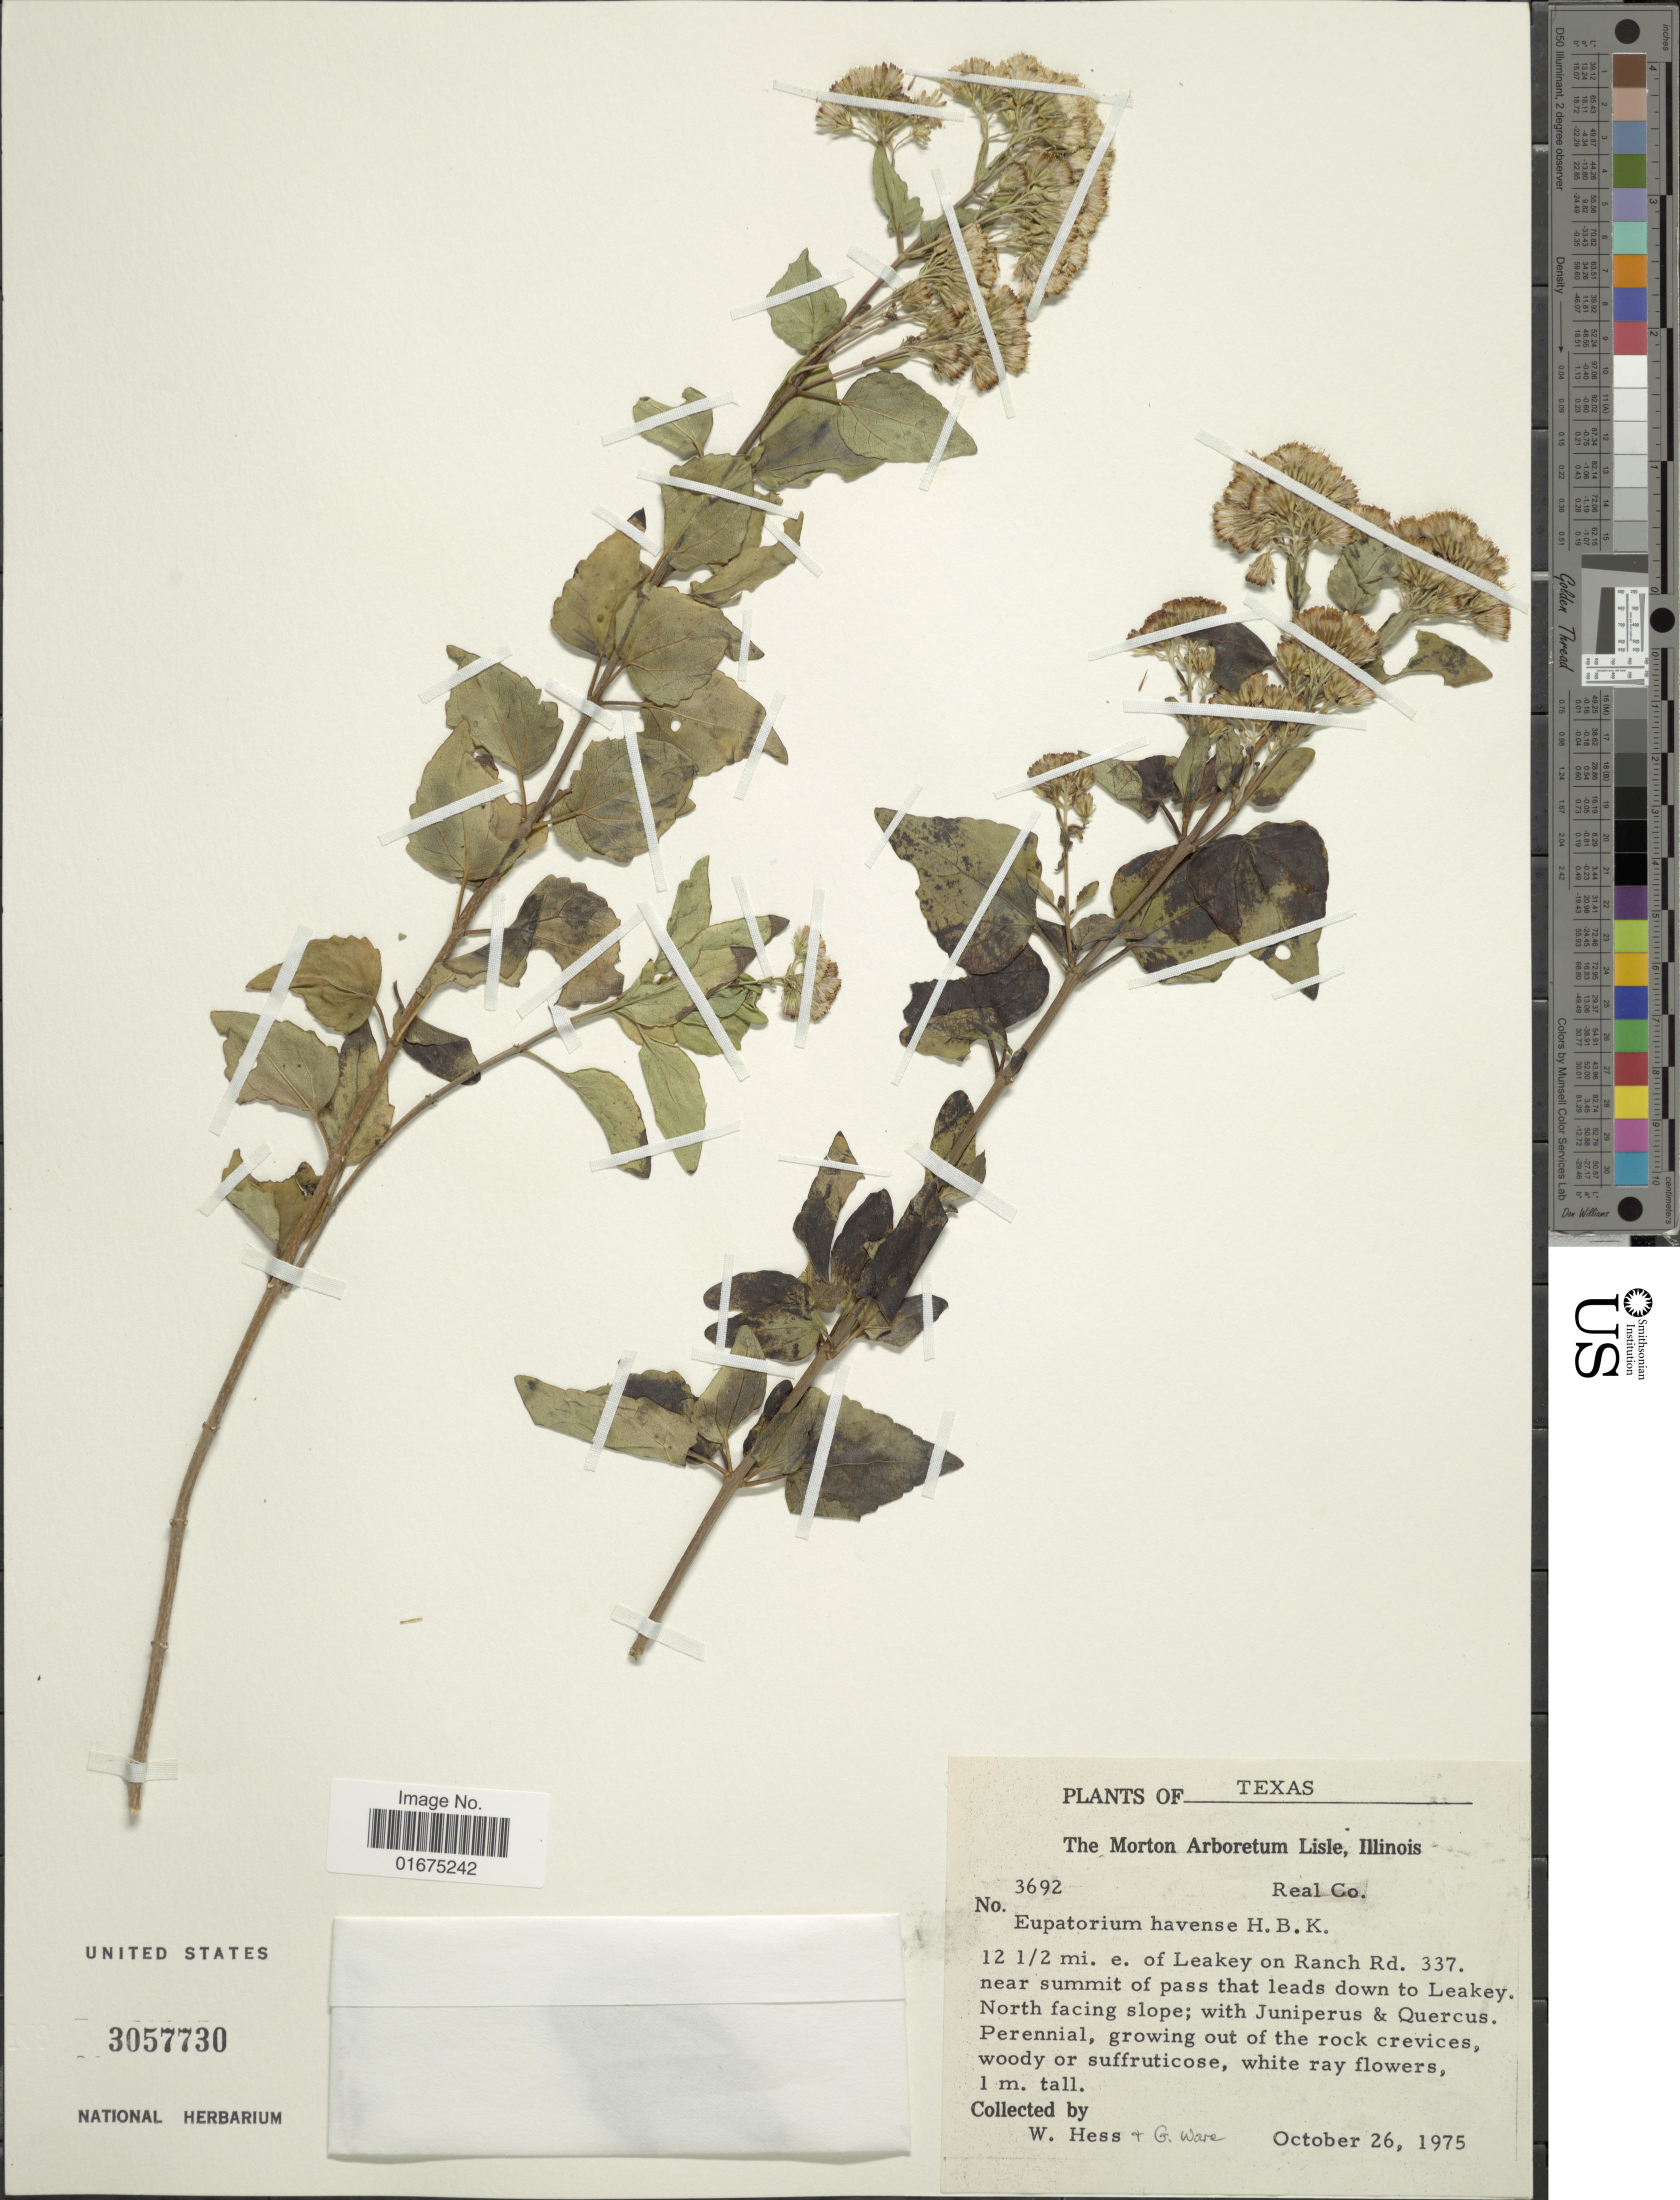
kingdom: Plantae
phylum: Tracheophyta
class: Magnoliopsida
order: Asterales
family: Asteraceae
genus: Ageratina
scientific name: Ageratina havanensis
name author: (Kunth) R.M. King & H. Rob.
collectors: W. Hess & G. Ware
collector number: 3692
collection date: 1975-10-26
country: United States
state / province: Texas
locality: Real Co. 12 1/2 mi. e of Leakey on Ranch Rd. 337. near summit of pass that leads down to Leakey. North facing slope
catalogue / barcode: US 3057730